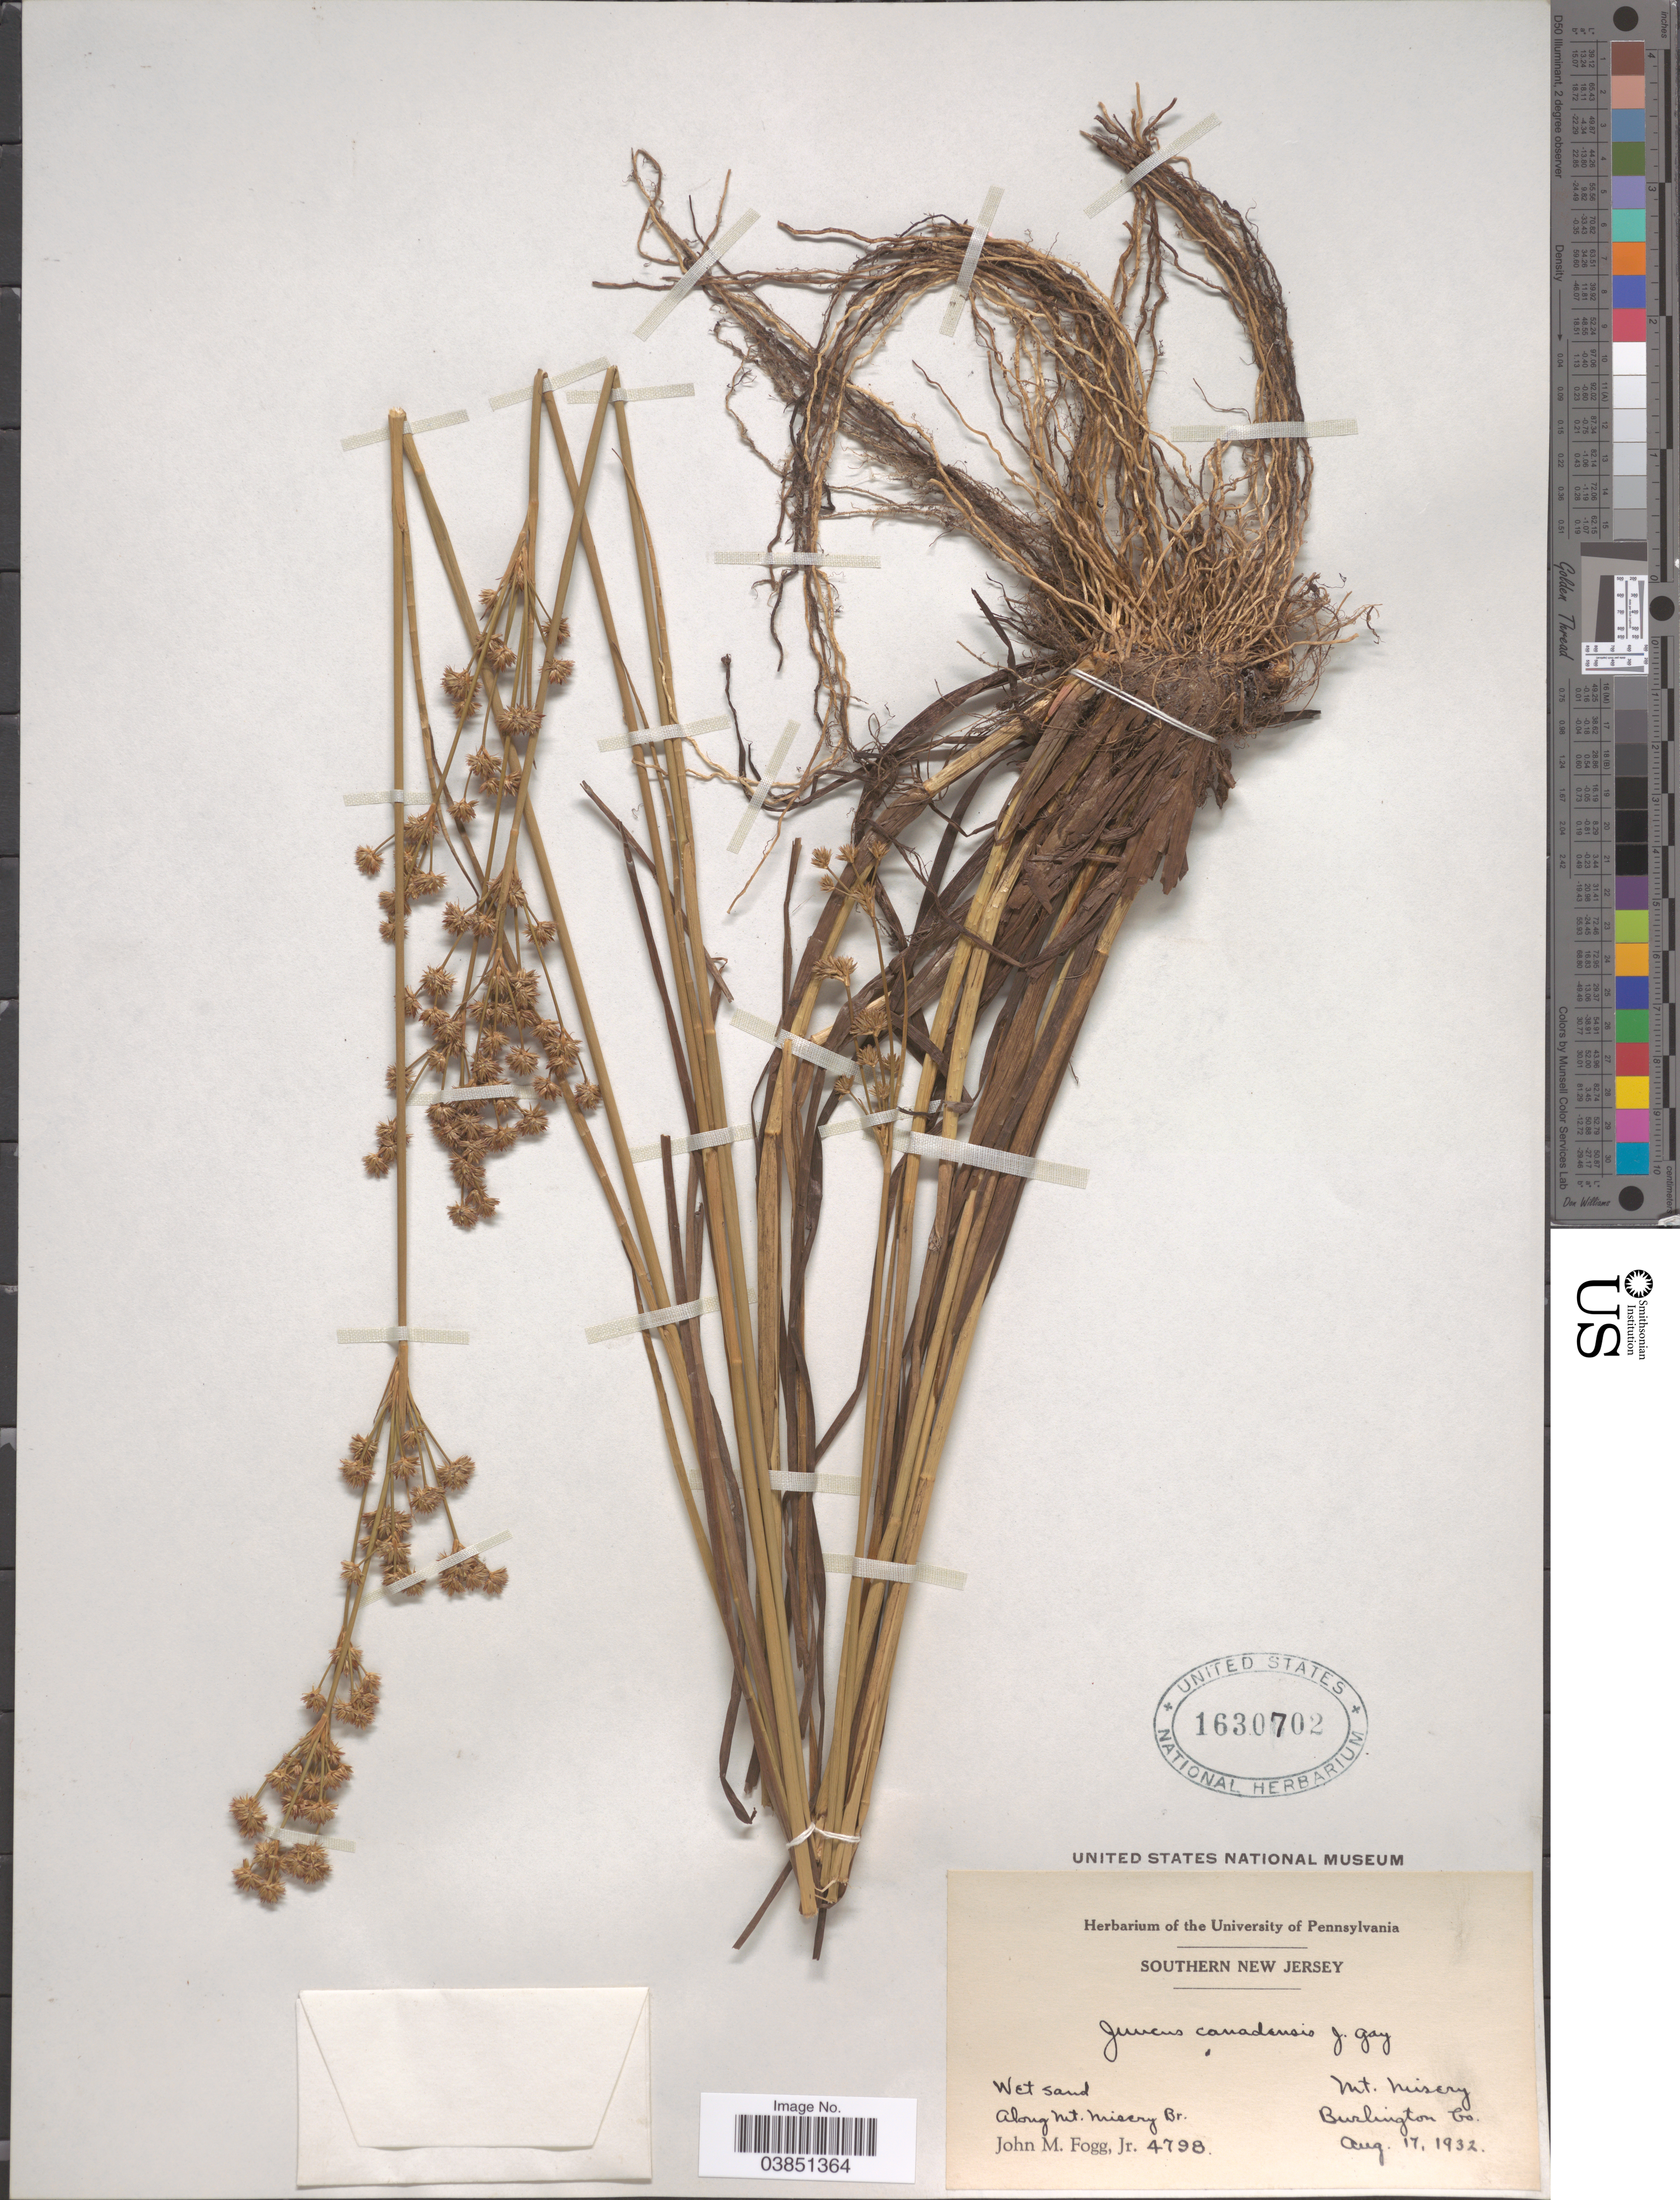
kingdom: Plantae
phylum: Tracheophyta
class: Liliopsida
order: Poales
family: Juncaceae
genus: Juncus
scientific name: Juncus canadensis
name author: J. Gay ex Laharpe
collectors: J. Fogg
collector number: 4798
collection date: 1932-08-17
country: United States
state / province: New Jersey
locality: Southern New Jersey. Along Mt. Misery Br. Mt. Misery. Burlington Co.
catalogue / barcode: US 1630702